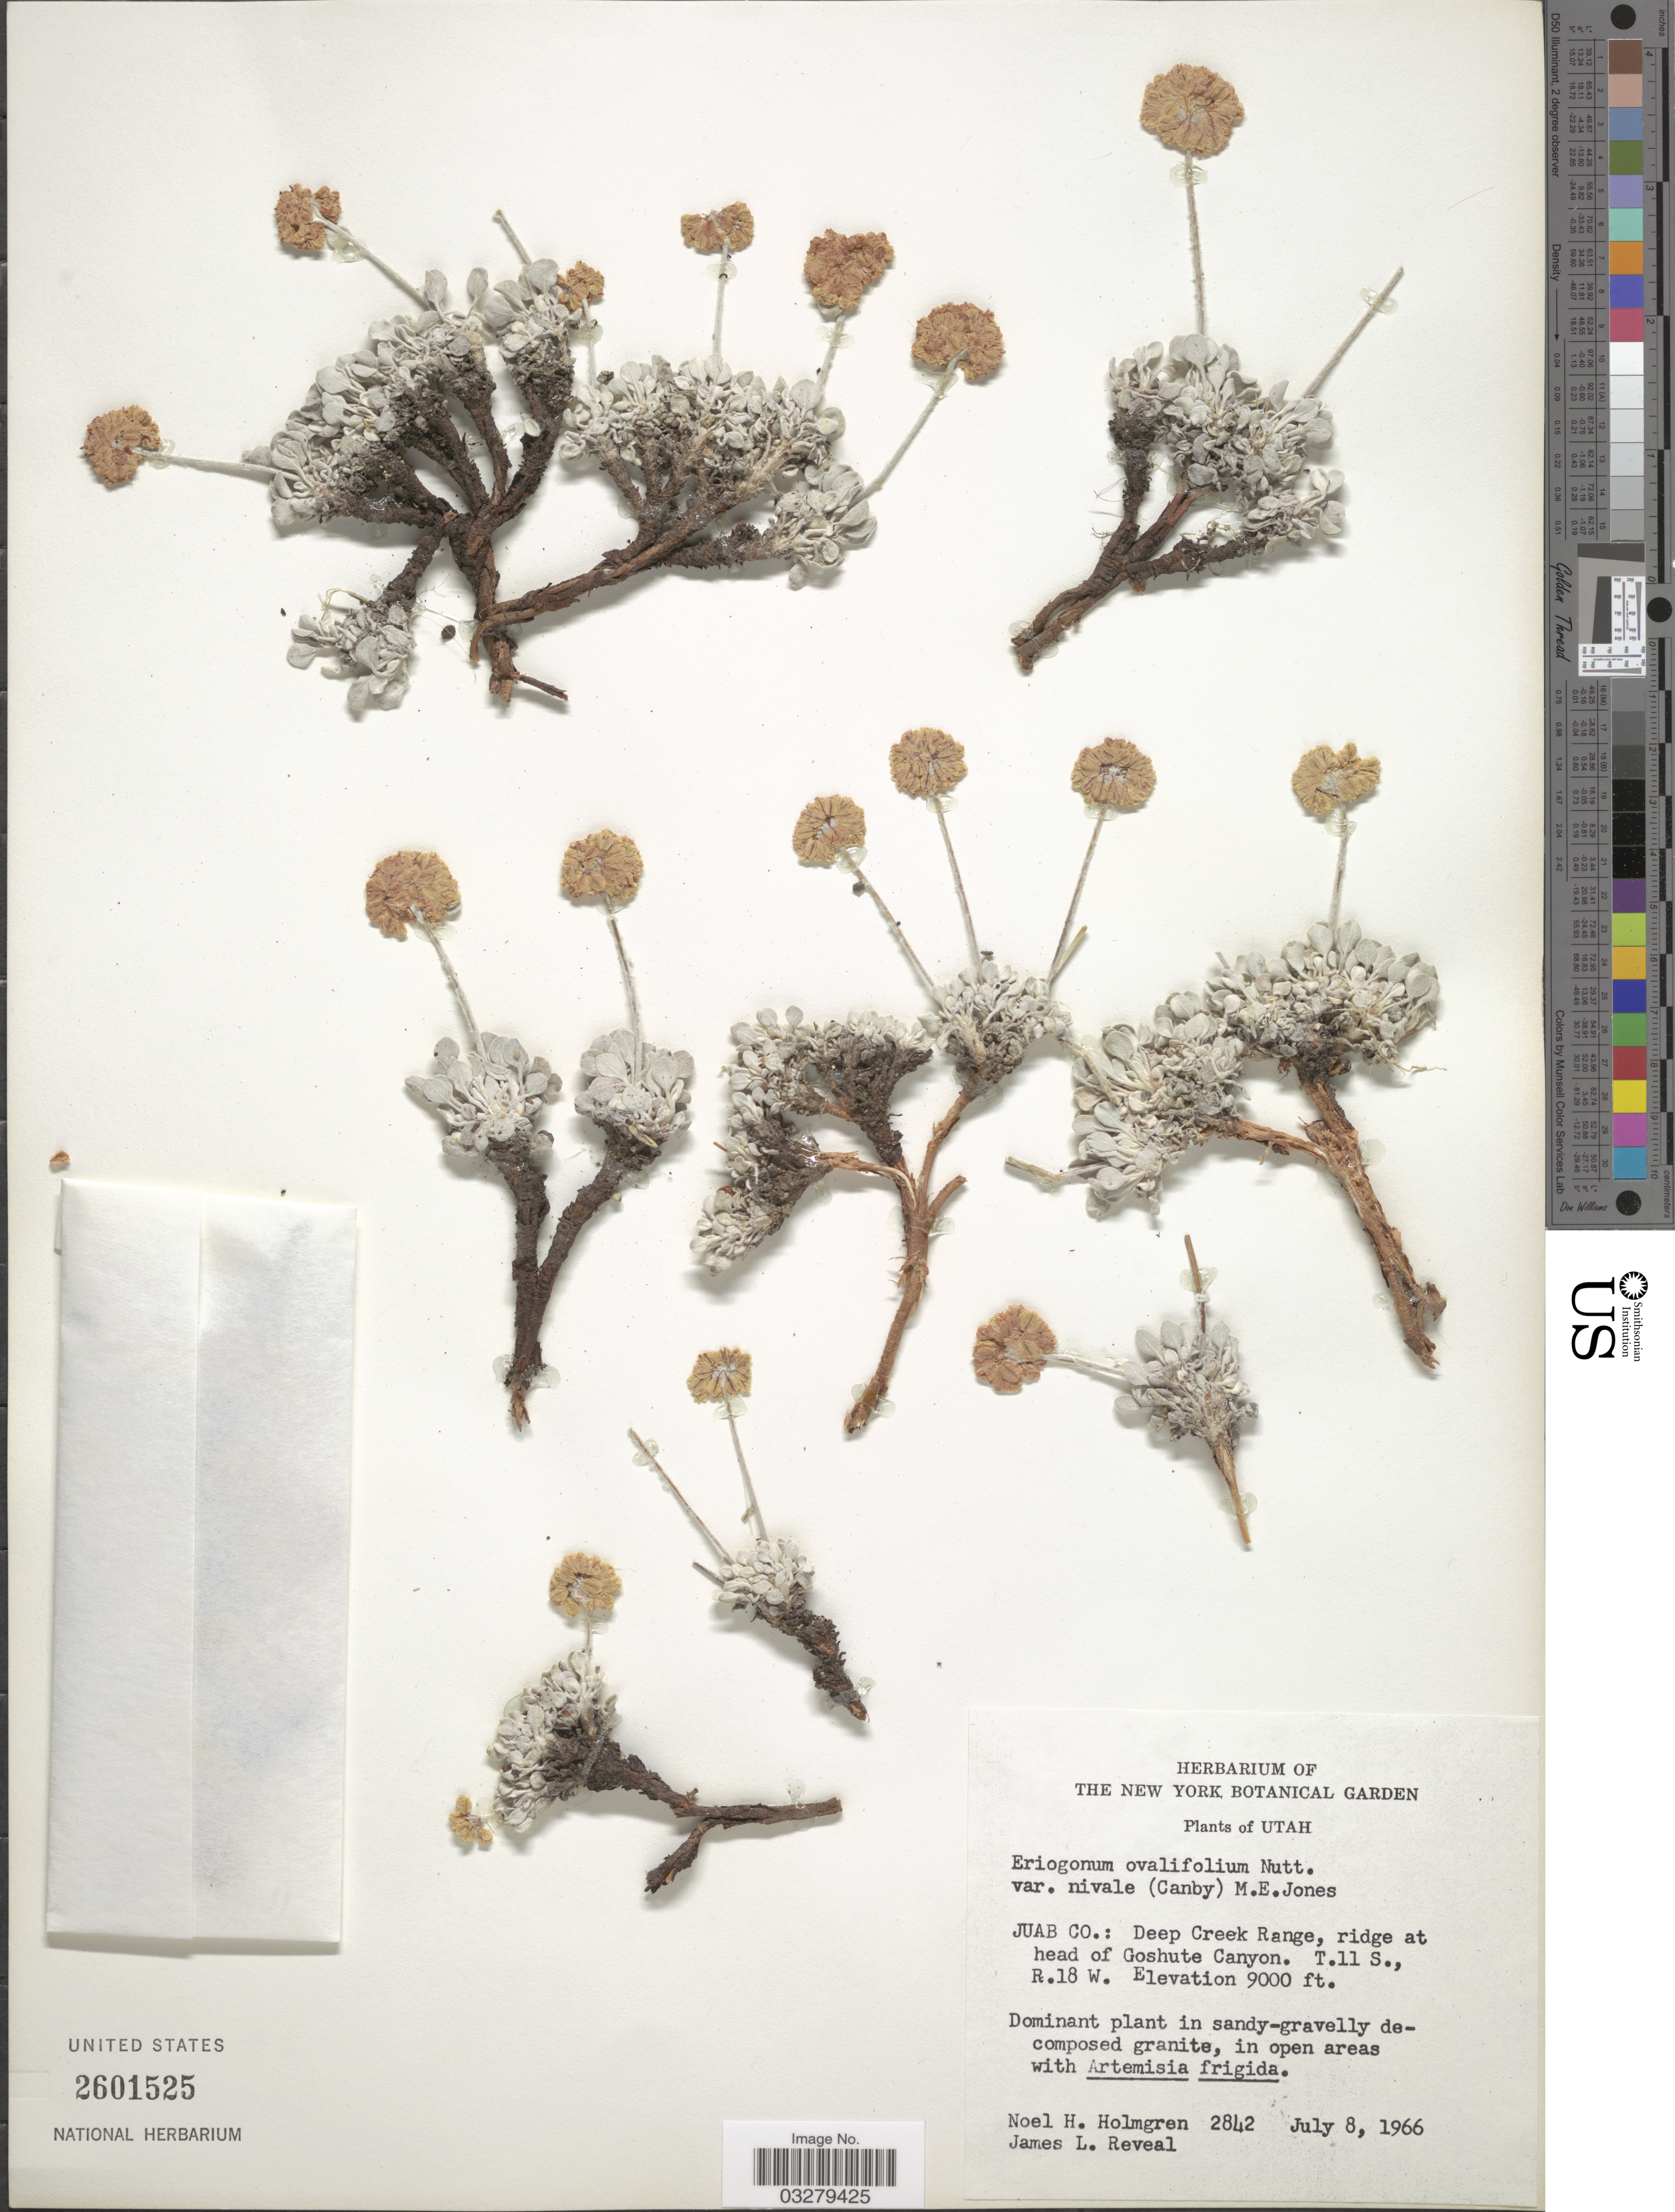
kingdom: Plantae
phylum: Tracheophyta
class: Magnoliopsida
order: Caryophyllales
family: Polygonaceae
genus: Eriogonum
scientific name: Eriogonum ovalifolium var. nivale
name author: (Canby ex Coville) M.E. Jones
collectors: N. H. Holmgren & J. L. Reveal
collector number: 2842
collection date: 1966-07-08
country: United States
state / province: Utah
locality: Juab Co.: Deep Creek Range, ridge at head of Goshute Canyon, T11S, R18W.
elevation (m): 2743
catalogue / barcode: US 2601525